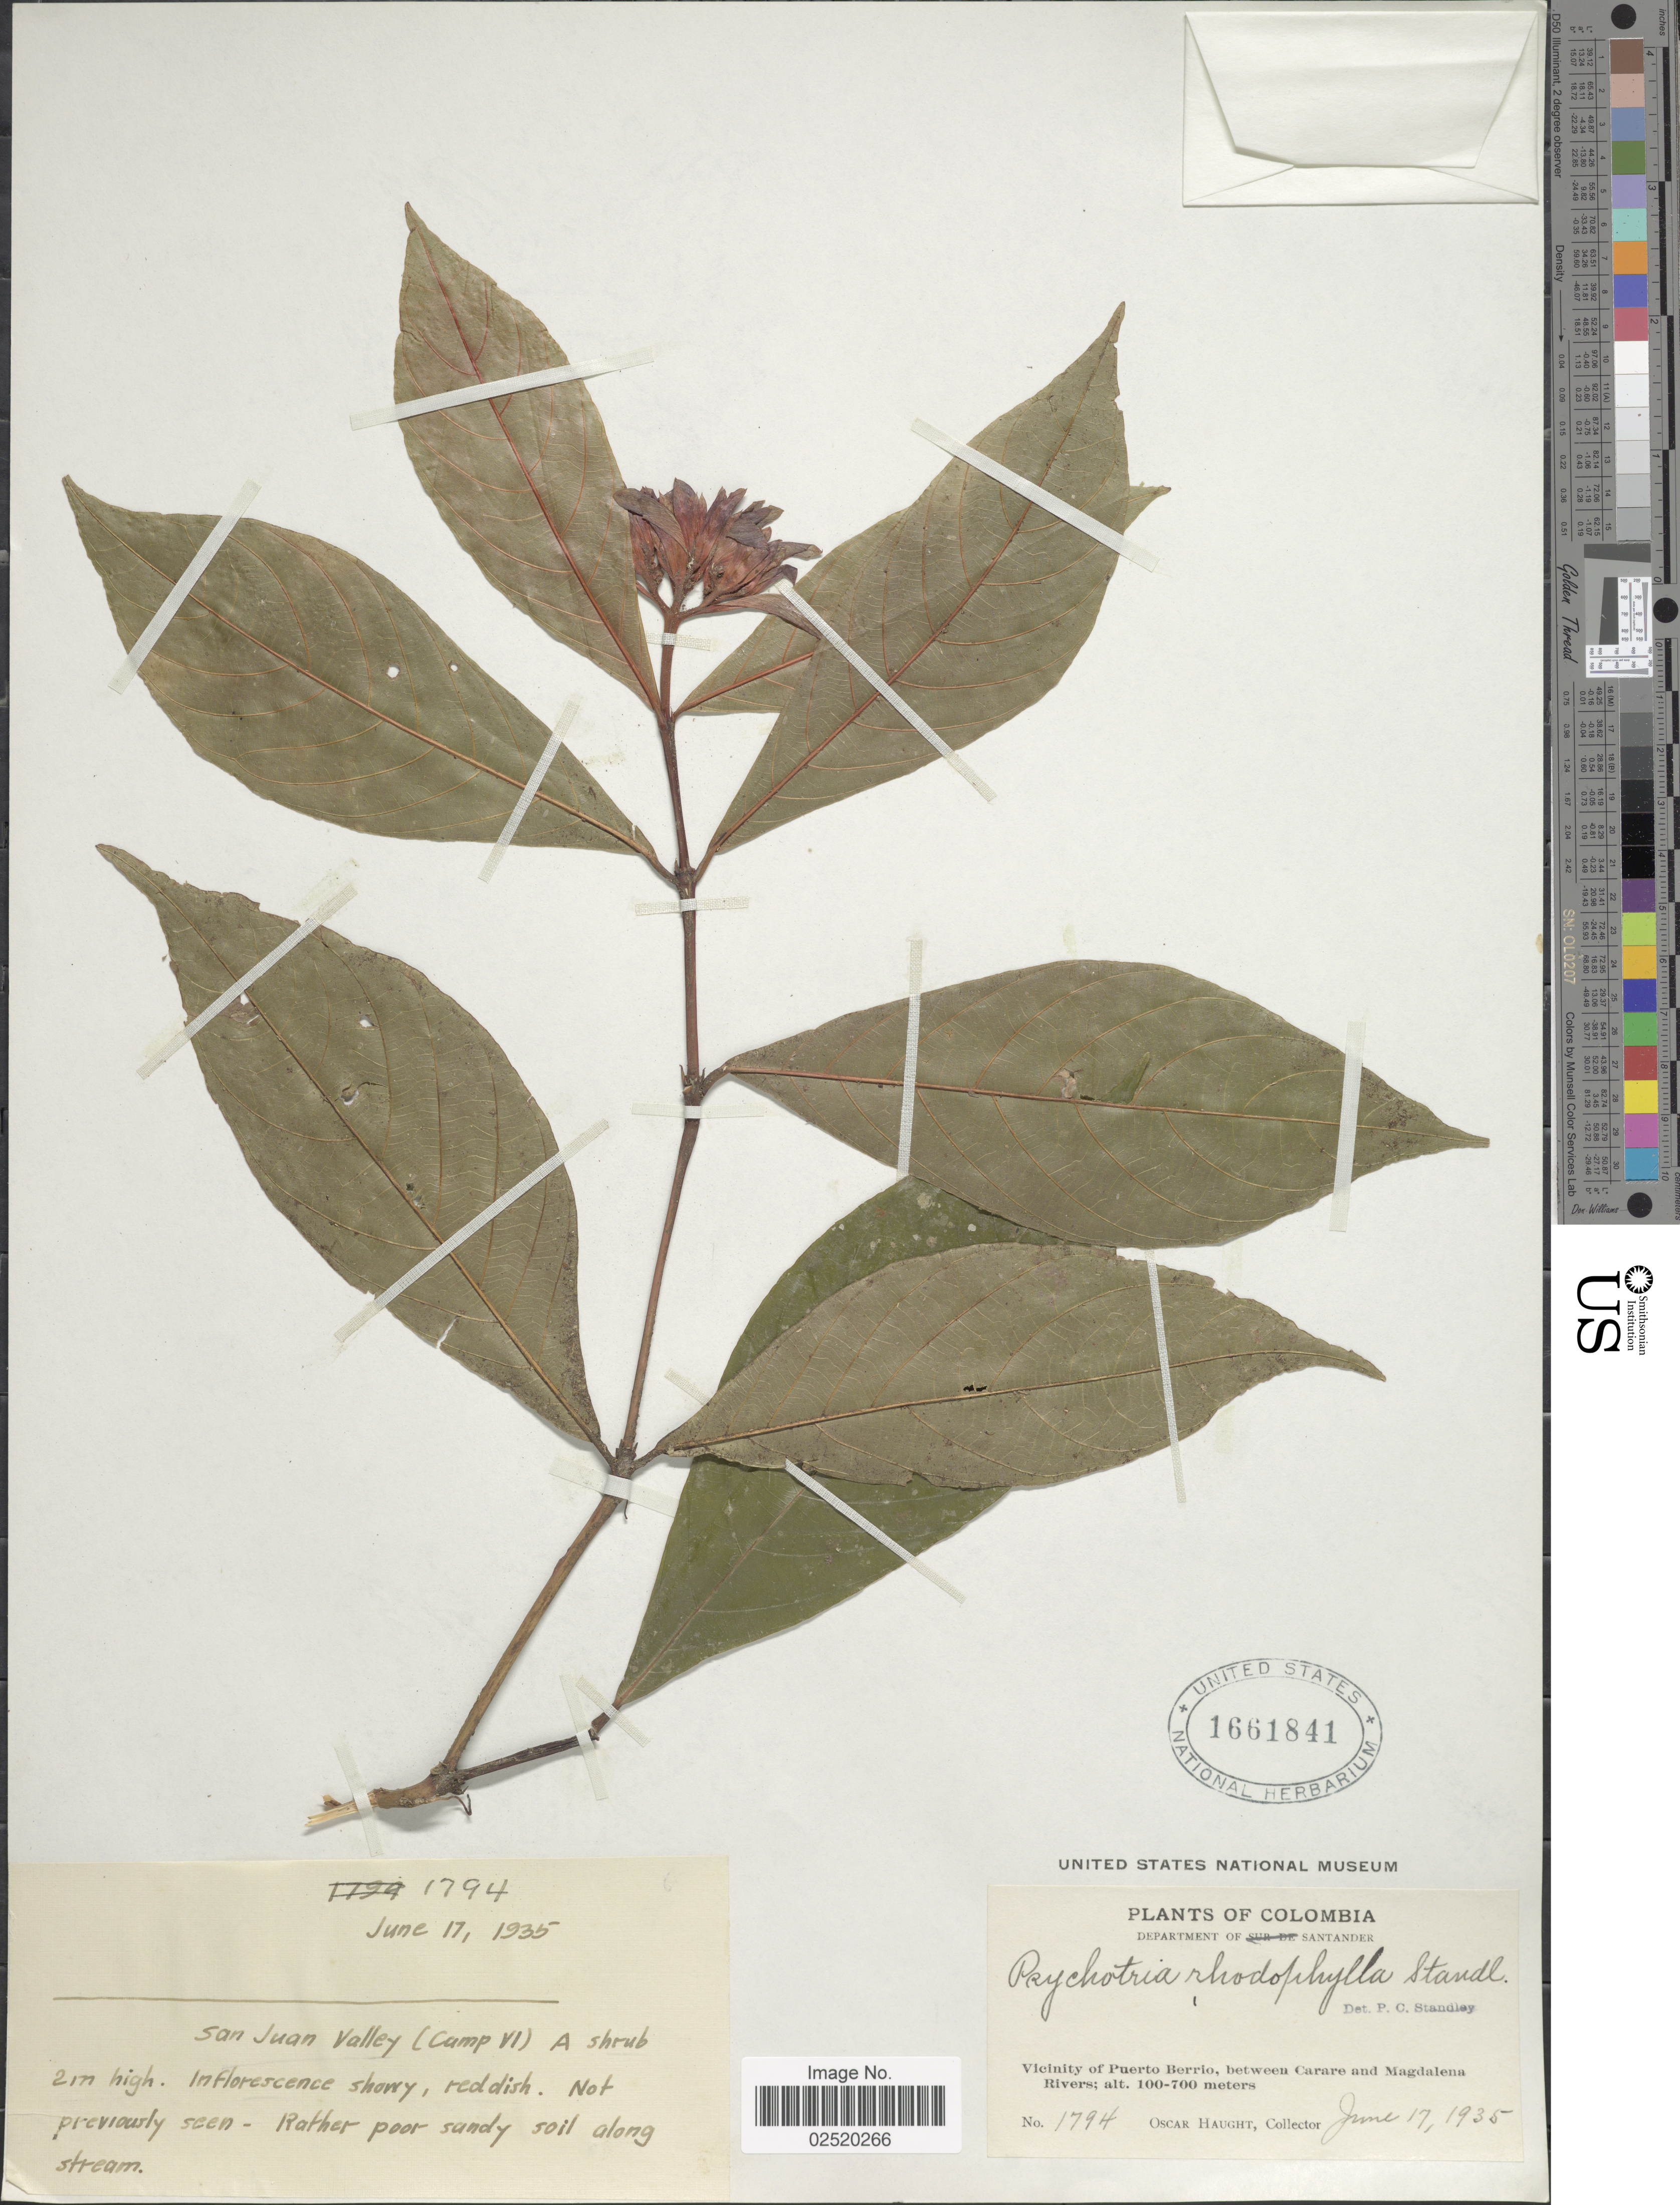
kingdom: Plantae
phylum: Tracheophyta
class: Magnoliopsida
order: Gentianales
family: Rubiaceae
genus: Psychotria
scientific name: Psychotria rhodophylla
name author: Standl.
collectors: O. L. Haught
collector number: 1794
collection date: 1935-06-17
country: Colombia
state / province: Santander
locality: Department of Santander, San Juan Valley (Camp VI) Vicinity of Puerto Berrio, between Carare and Magdalena Rivers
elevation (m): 100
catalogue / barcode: US 1661841